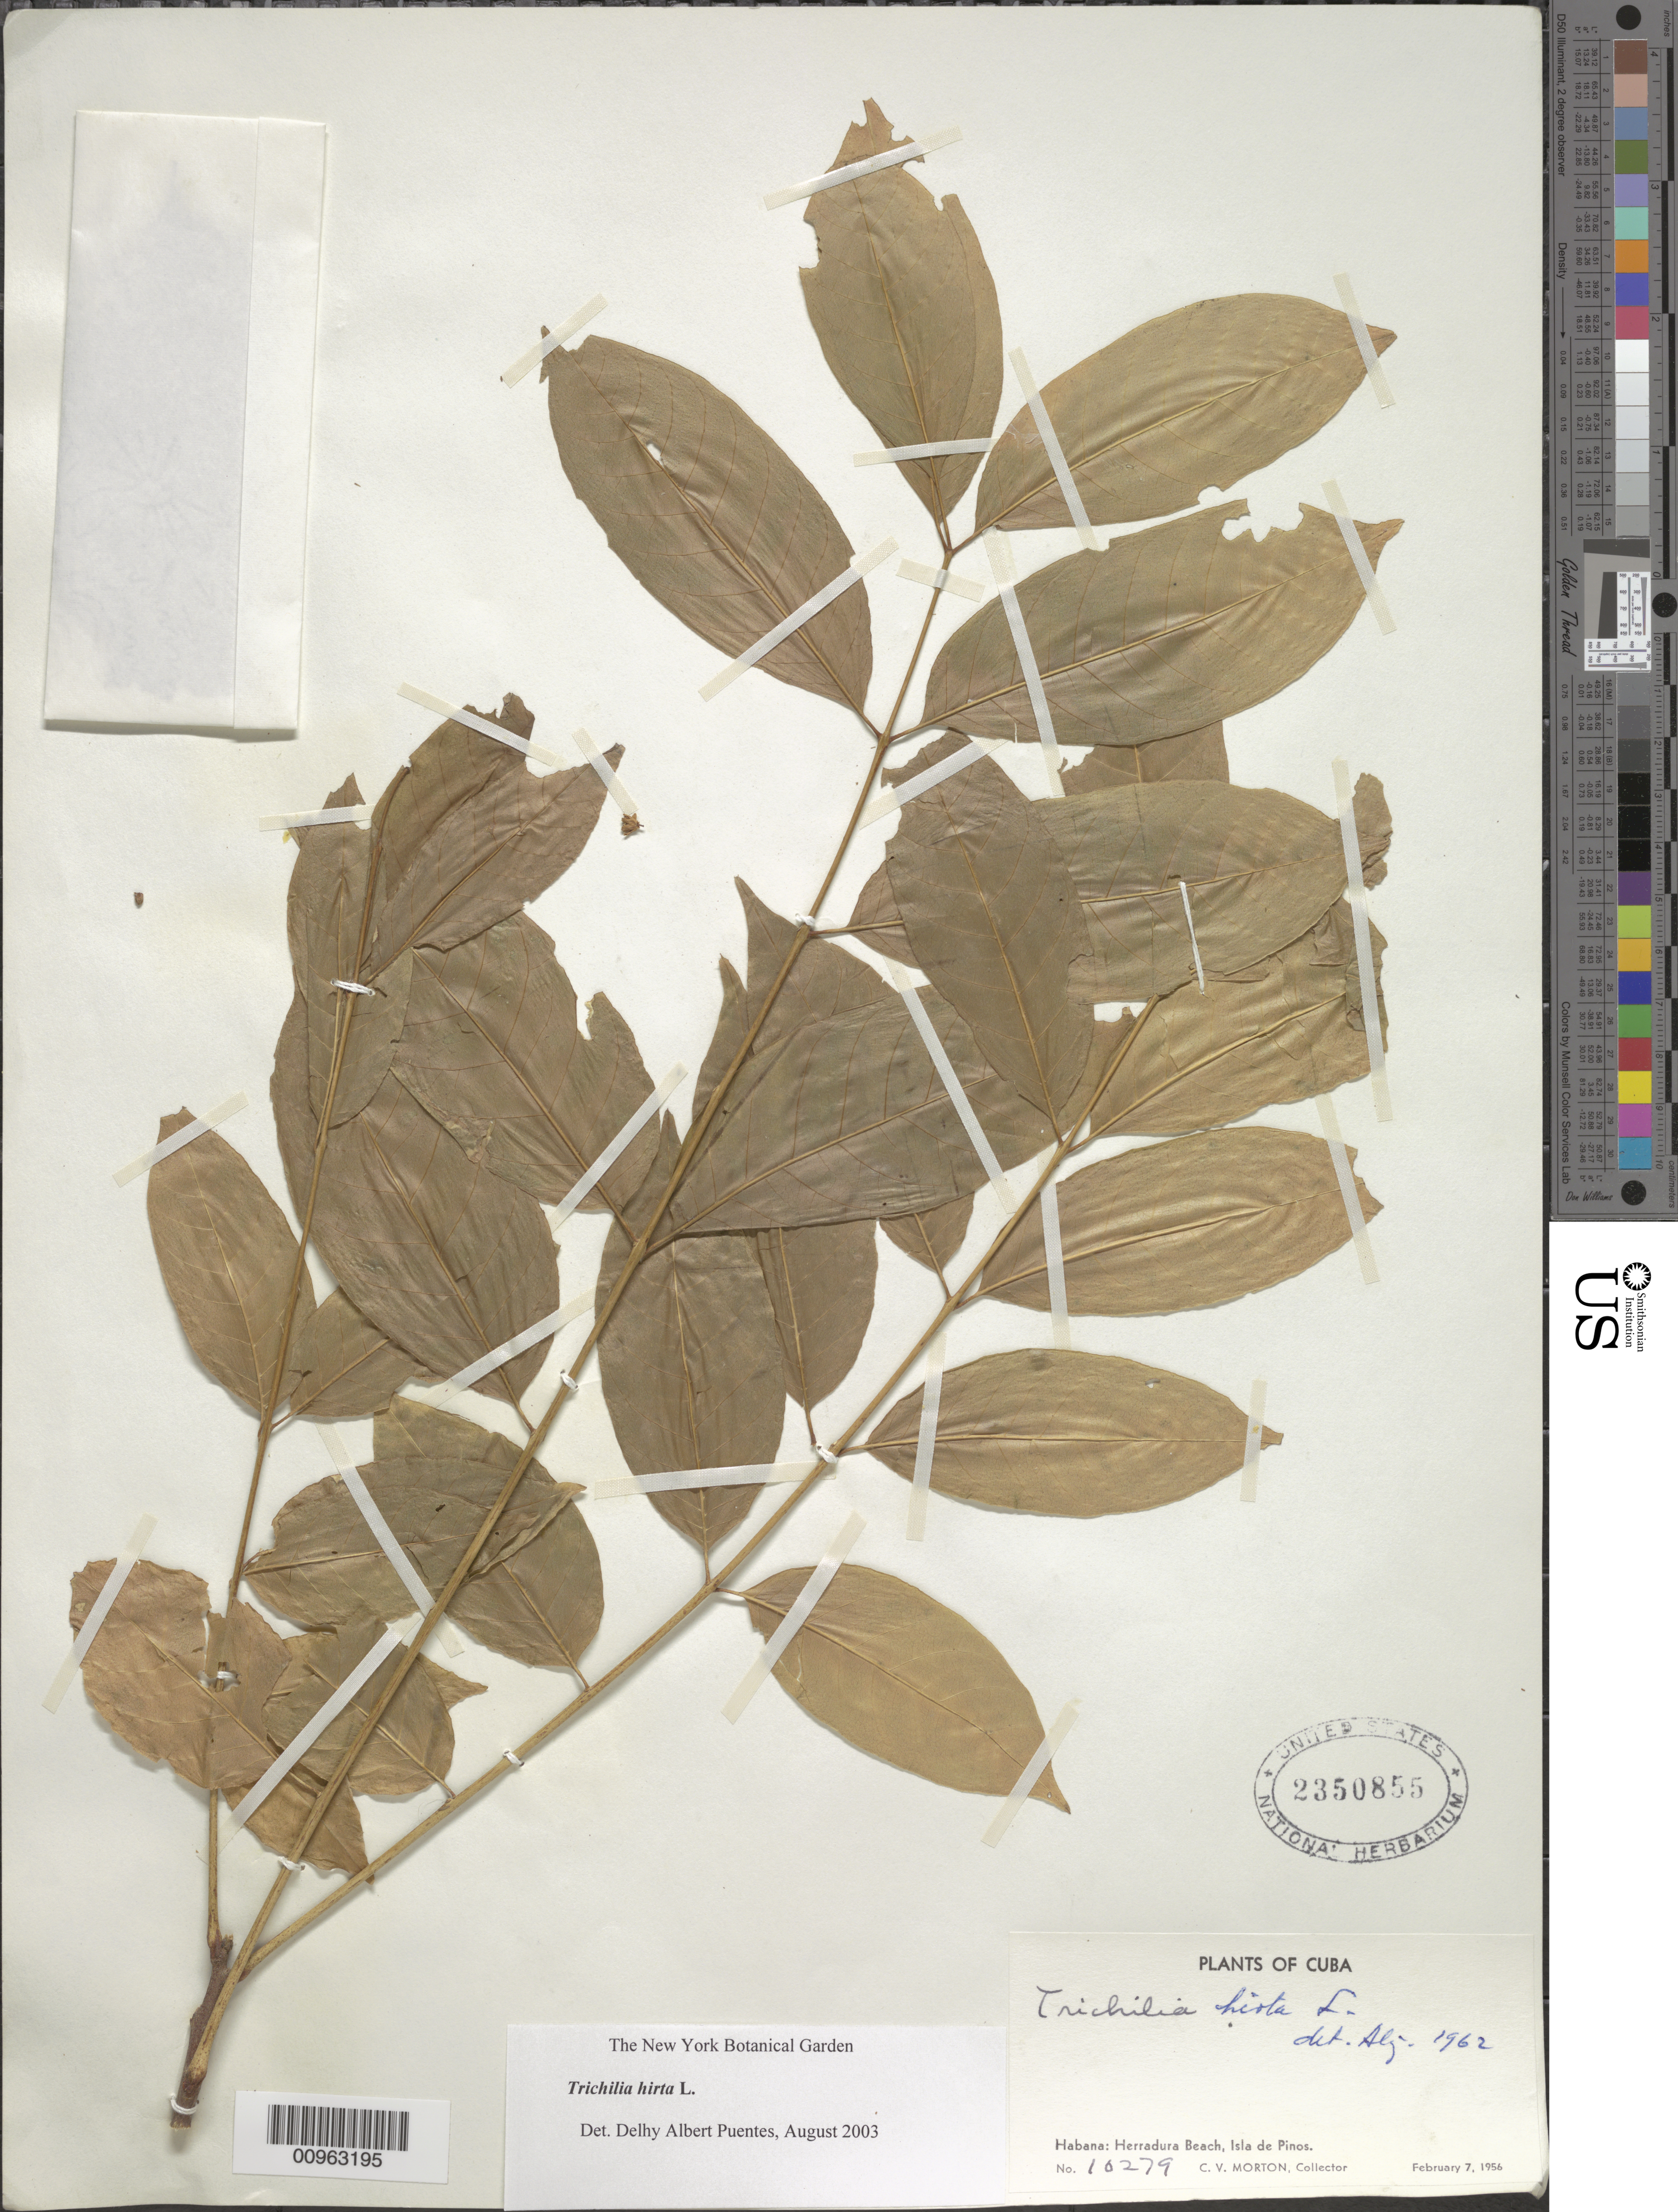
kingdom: Plantae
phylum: Tracheophyta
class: Magnoliopsida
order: Sapindales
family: Meliaceae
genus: Trichilia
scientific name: Trichilia hirta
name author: L.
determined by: Puentes, D. A.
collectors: C. V. Morton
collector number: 10279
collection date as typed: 07 Feb 1956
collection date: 1956-02-07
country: Cuba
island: Isla de la Juventud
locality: Herradura Beach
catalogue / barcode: US 2350855